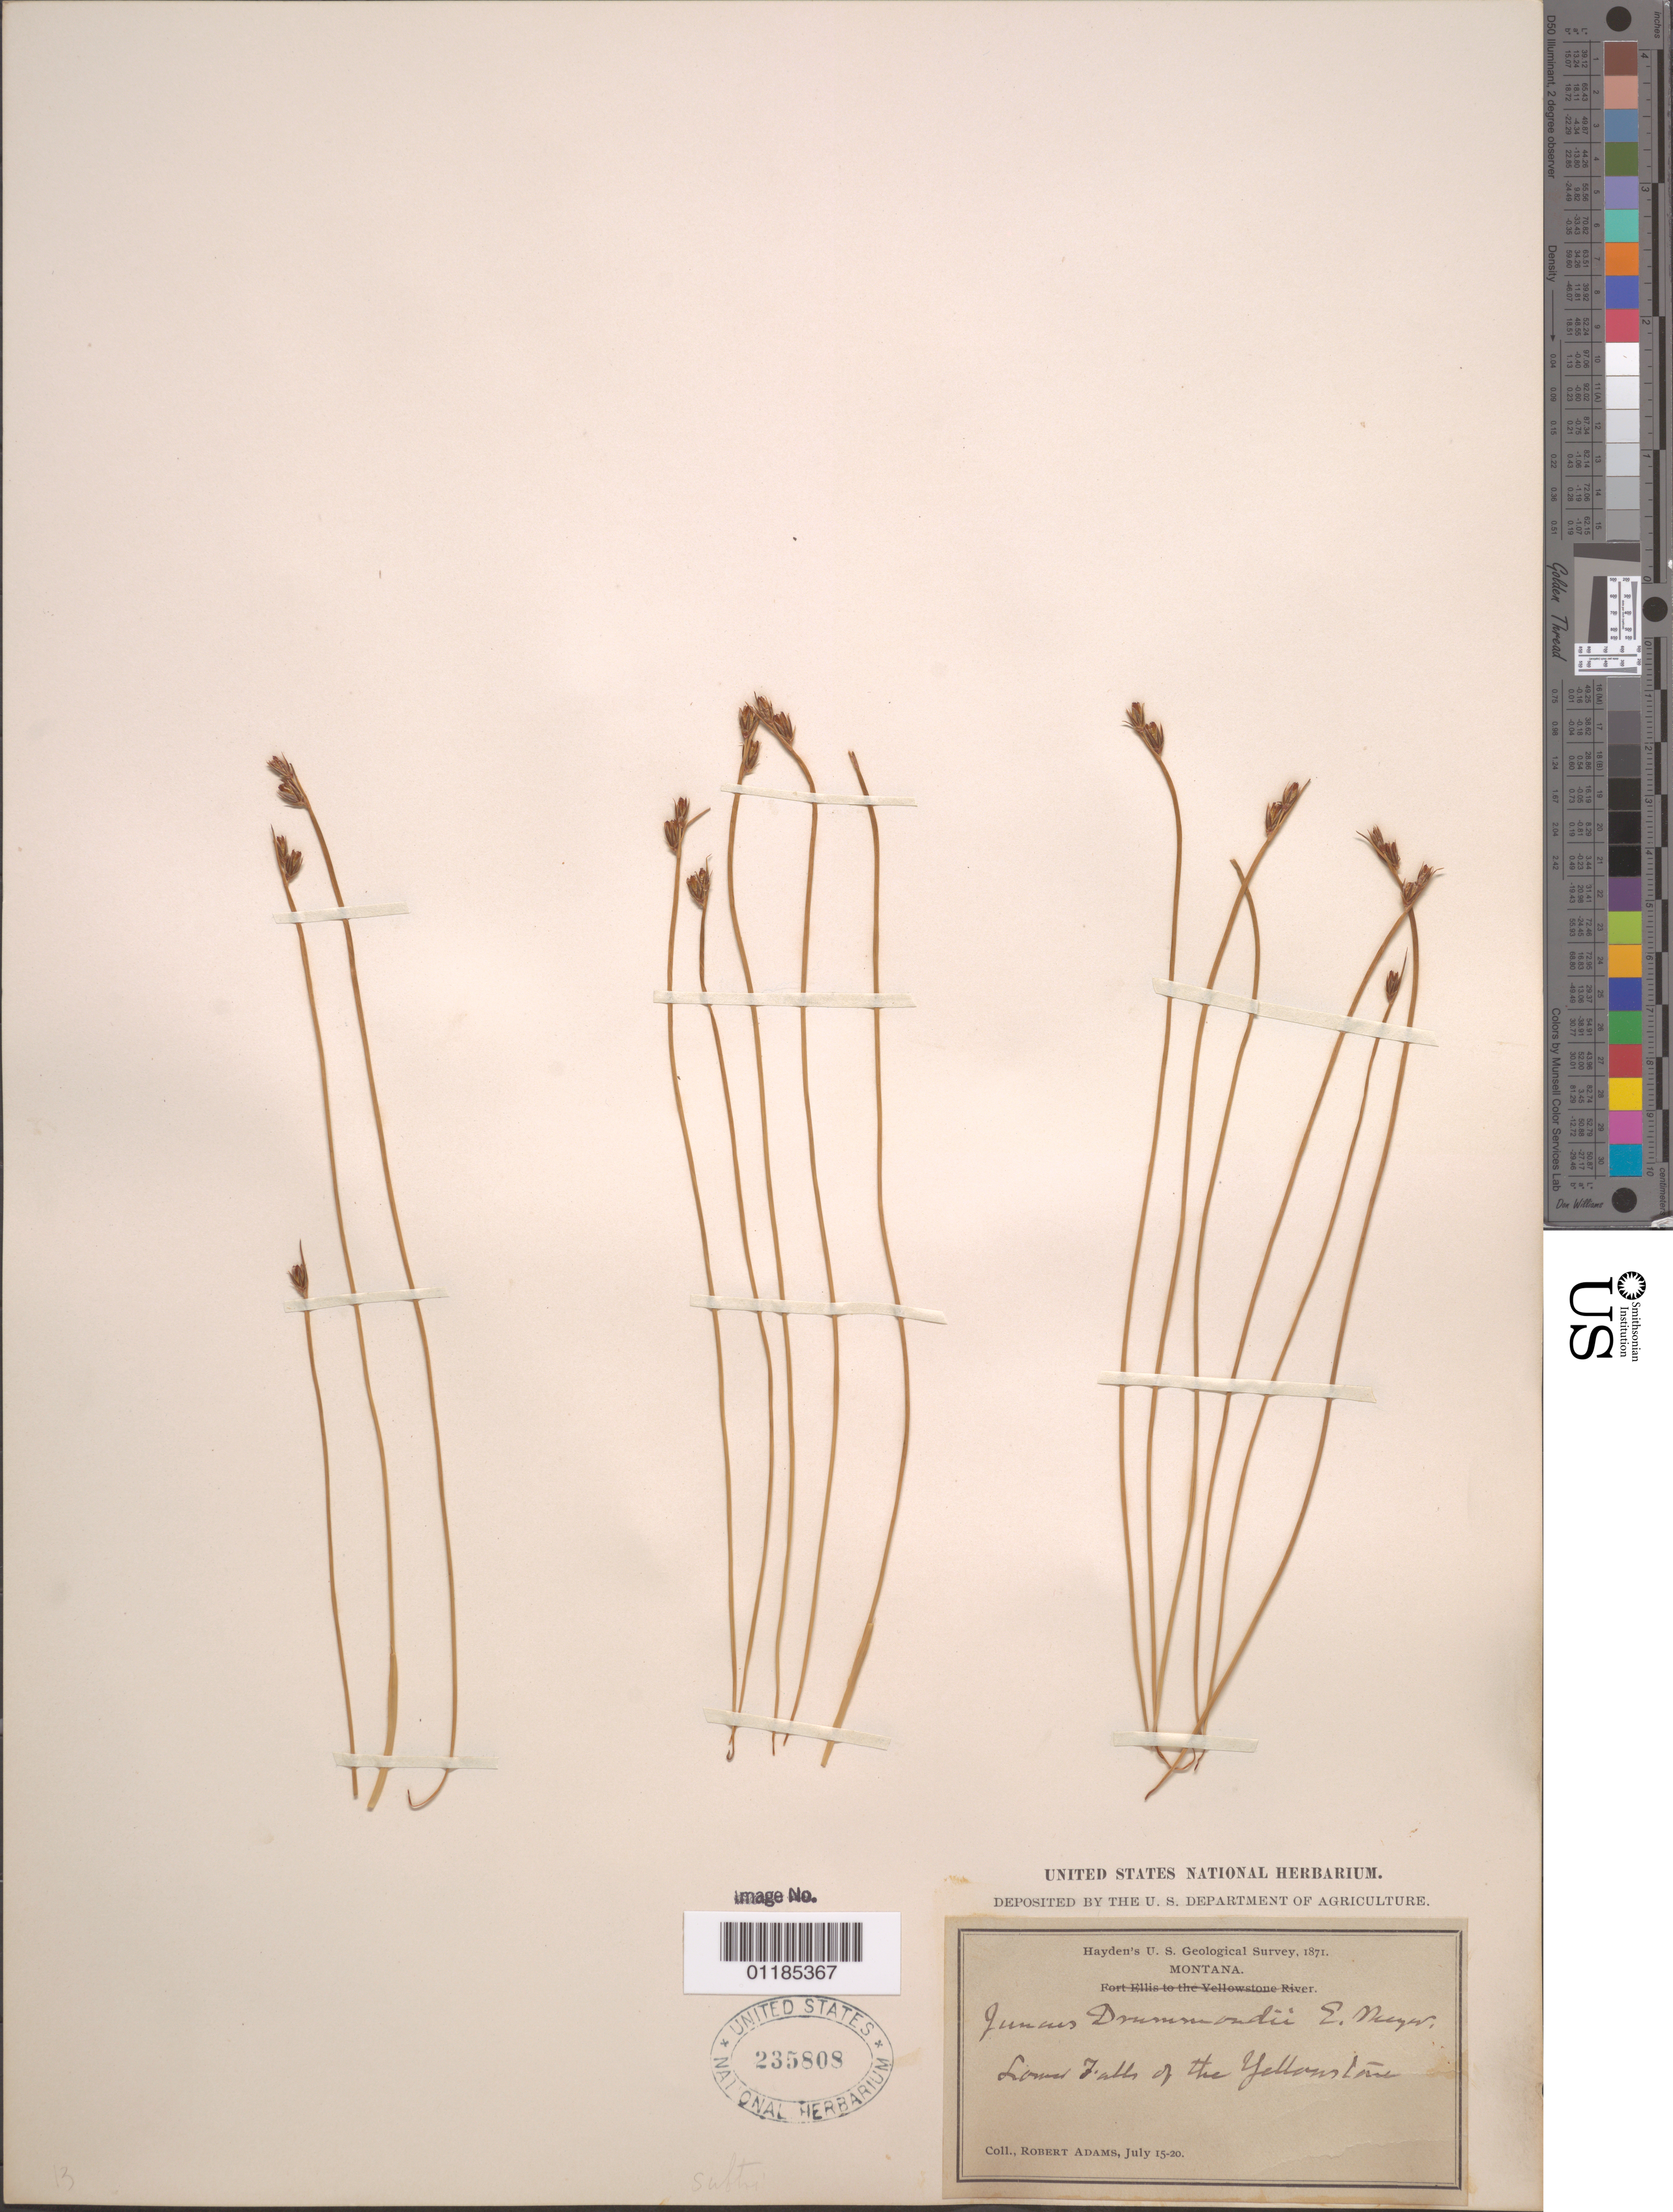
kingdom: Plantae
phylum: Tracheophyta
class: Liliopsida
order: Poales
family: Juncaceae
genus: Juncus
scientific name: Juncus drummondii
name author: E. Mey.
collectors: R. Adams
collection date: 1871-07-15/1871-07-20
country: United States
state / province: Montana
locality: Lower Falls of the Yellowstone.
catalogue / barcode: US 235808